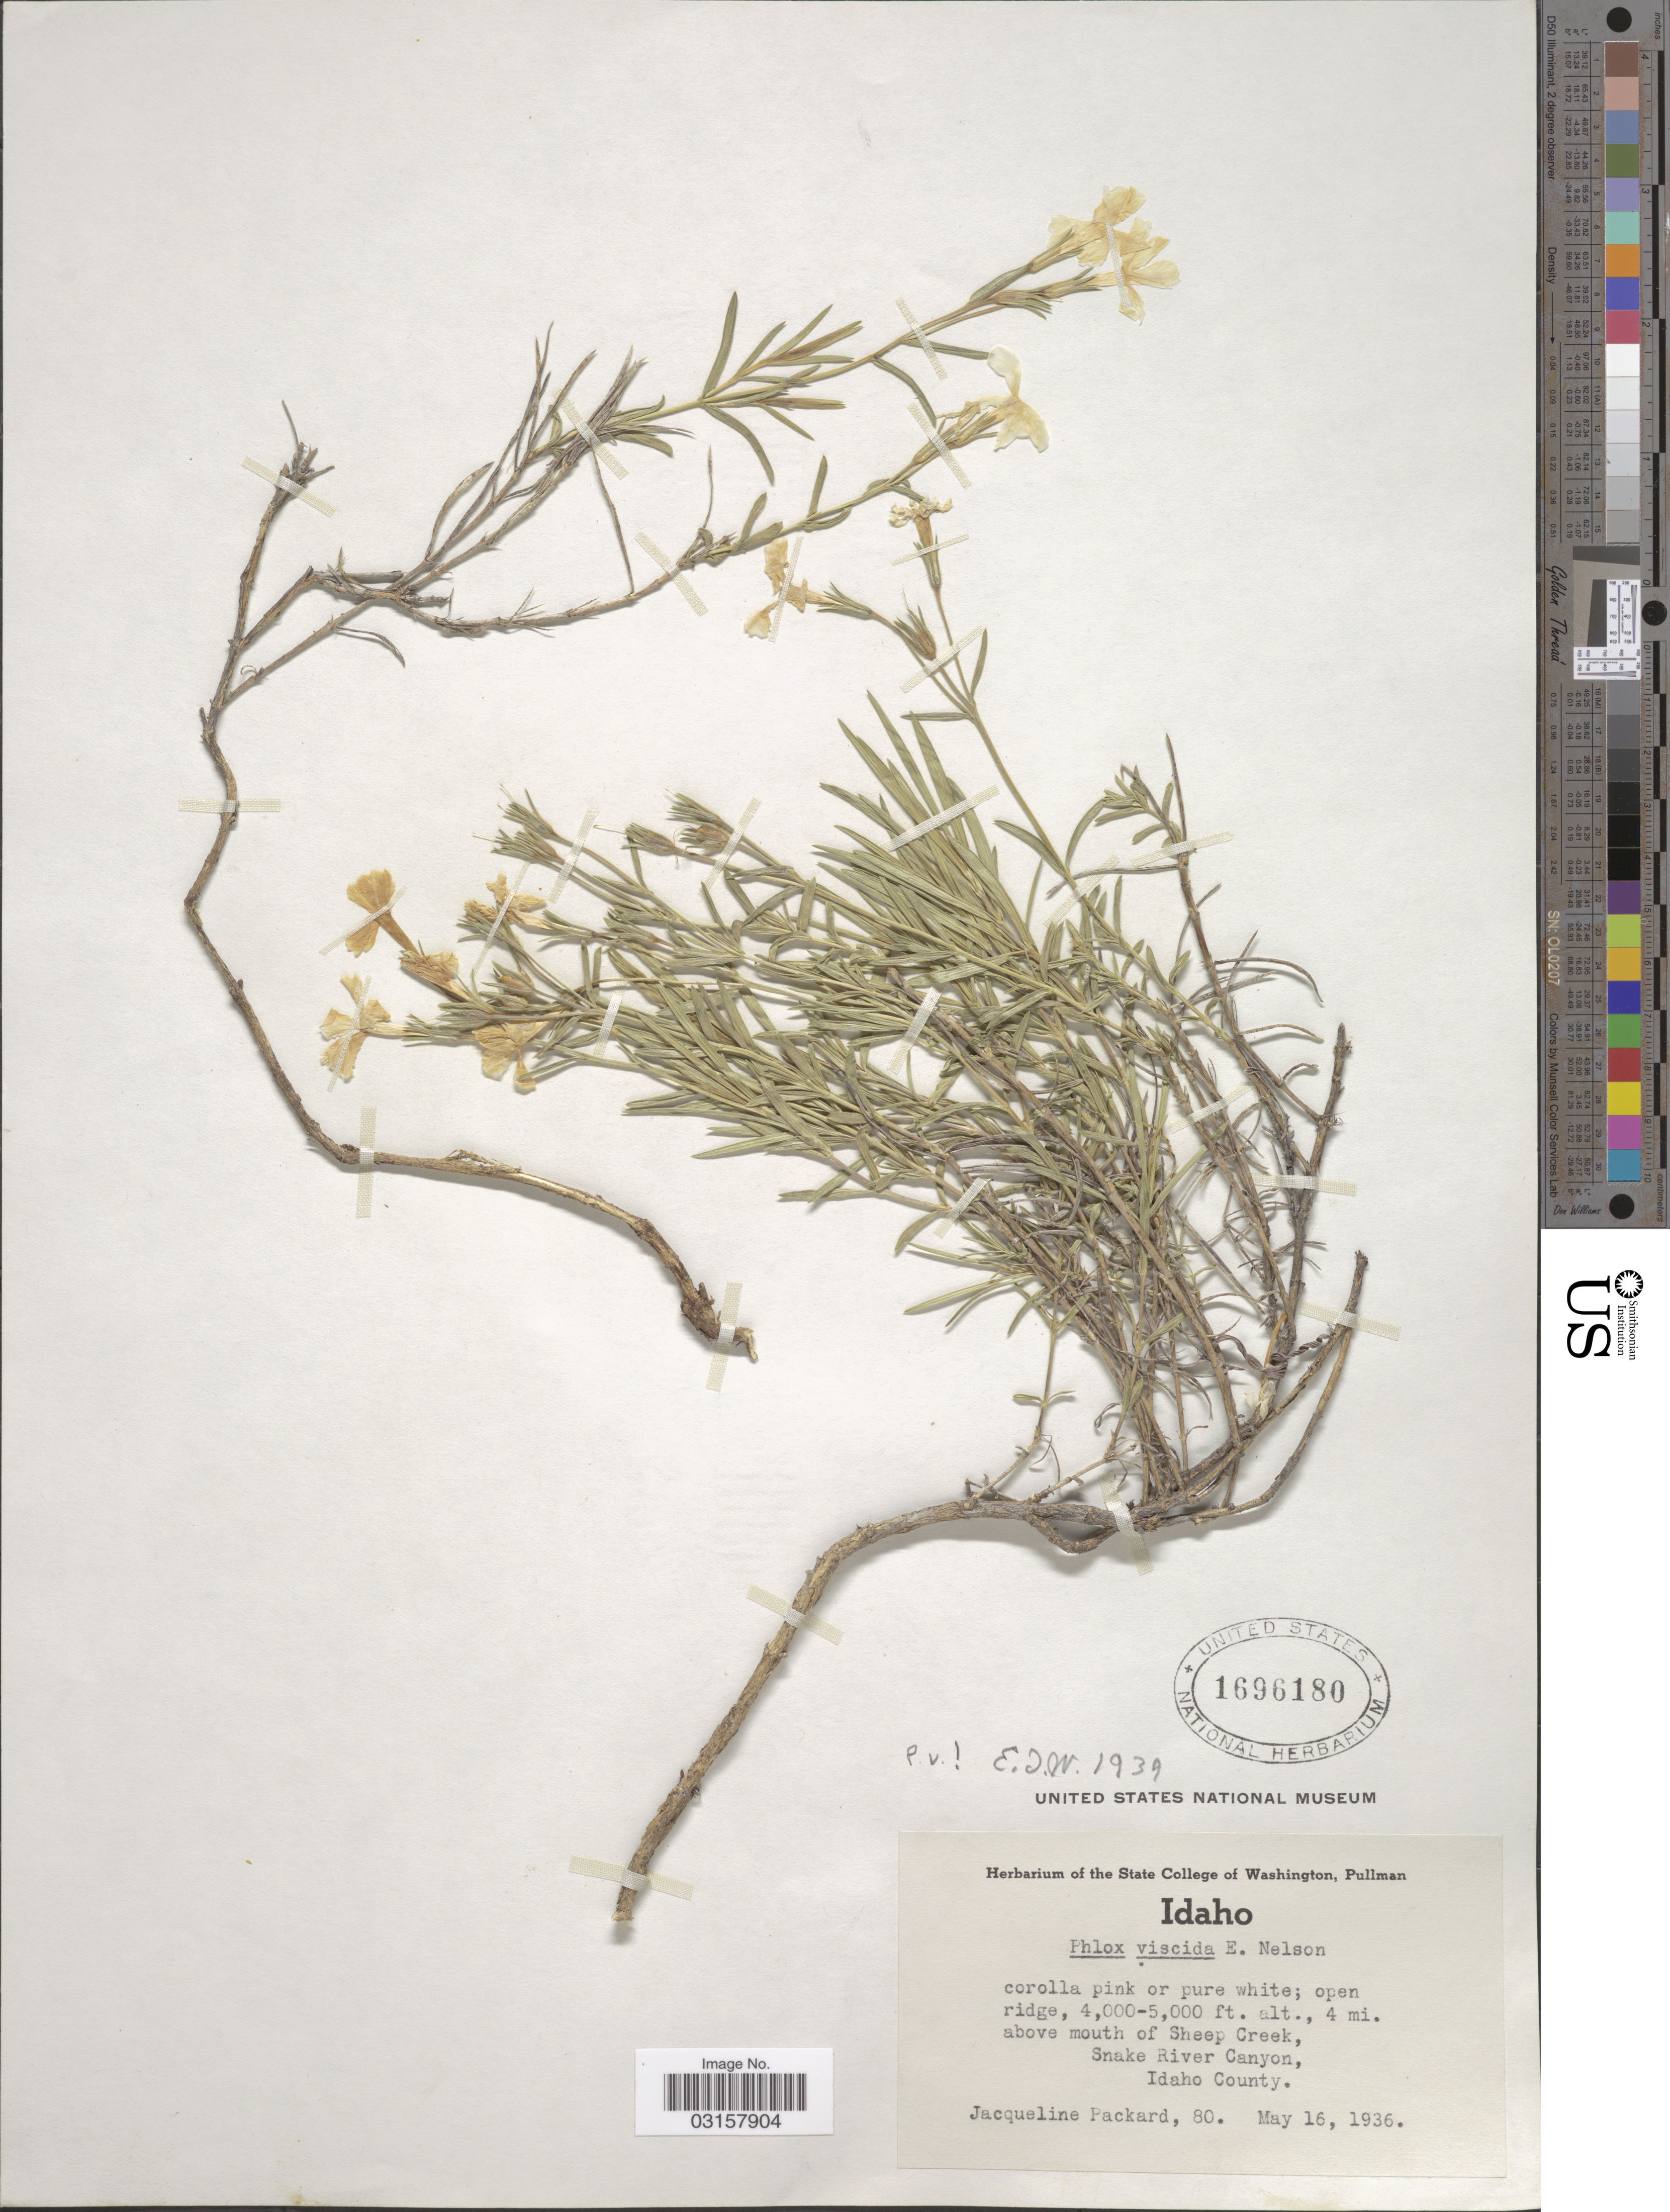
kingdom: Plantae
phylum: Tracheophyta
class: Magnoliopsida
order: Ericales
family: Polemoniaceae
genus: Phlox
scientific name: Phlox viscida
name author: E.E. Nelson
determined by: Mayfield, M. H.; Ferguson, C. J.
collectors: J. Packard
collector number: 80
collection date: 1936-05-16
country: United States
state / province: Idaho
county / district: Idaho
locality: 4 mi. above mouth of Sheep Creek, Snake River Canyon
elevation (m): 1219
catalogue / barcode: US 1696180